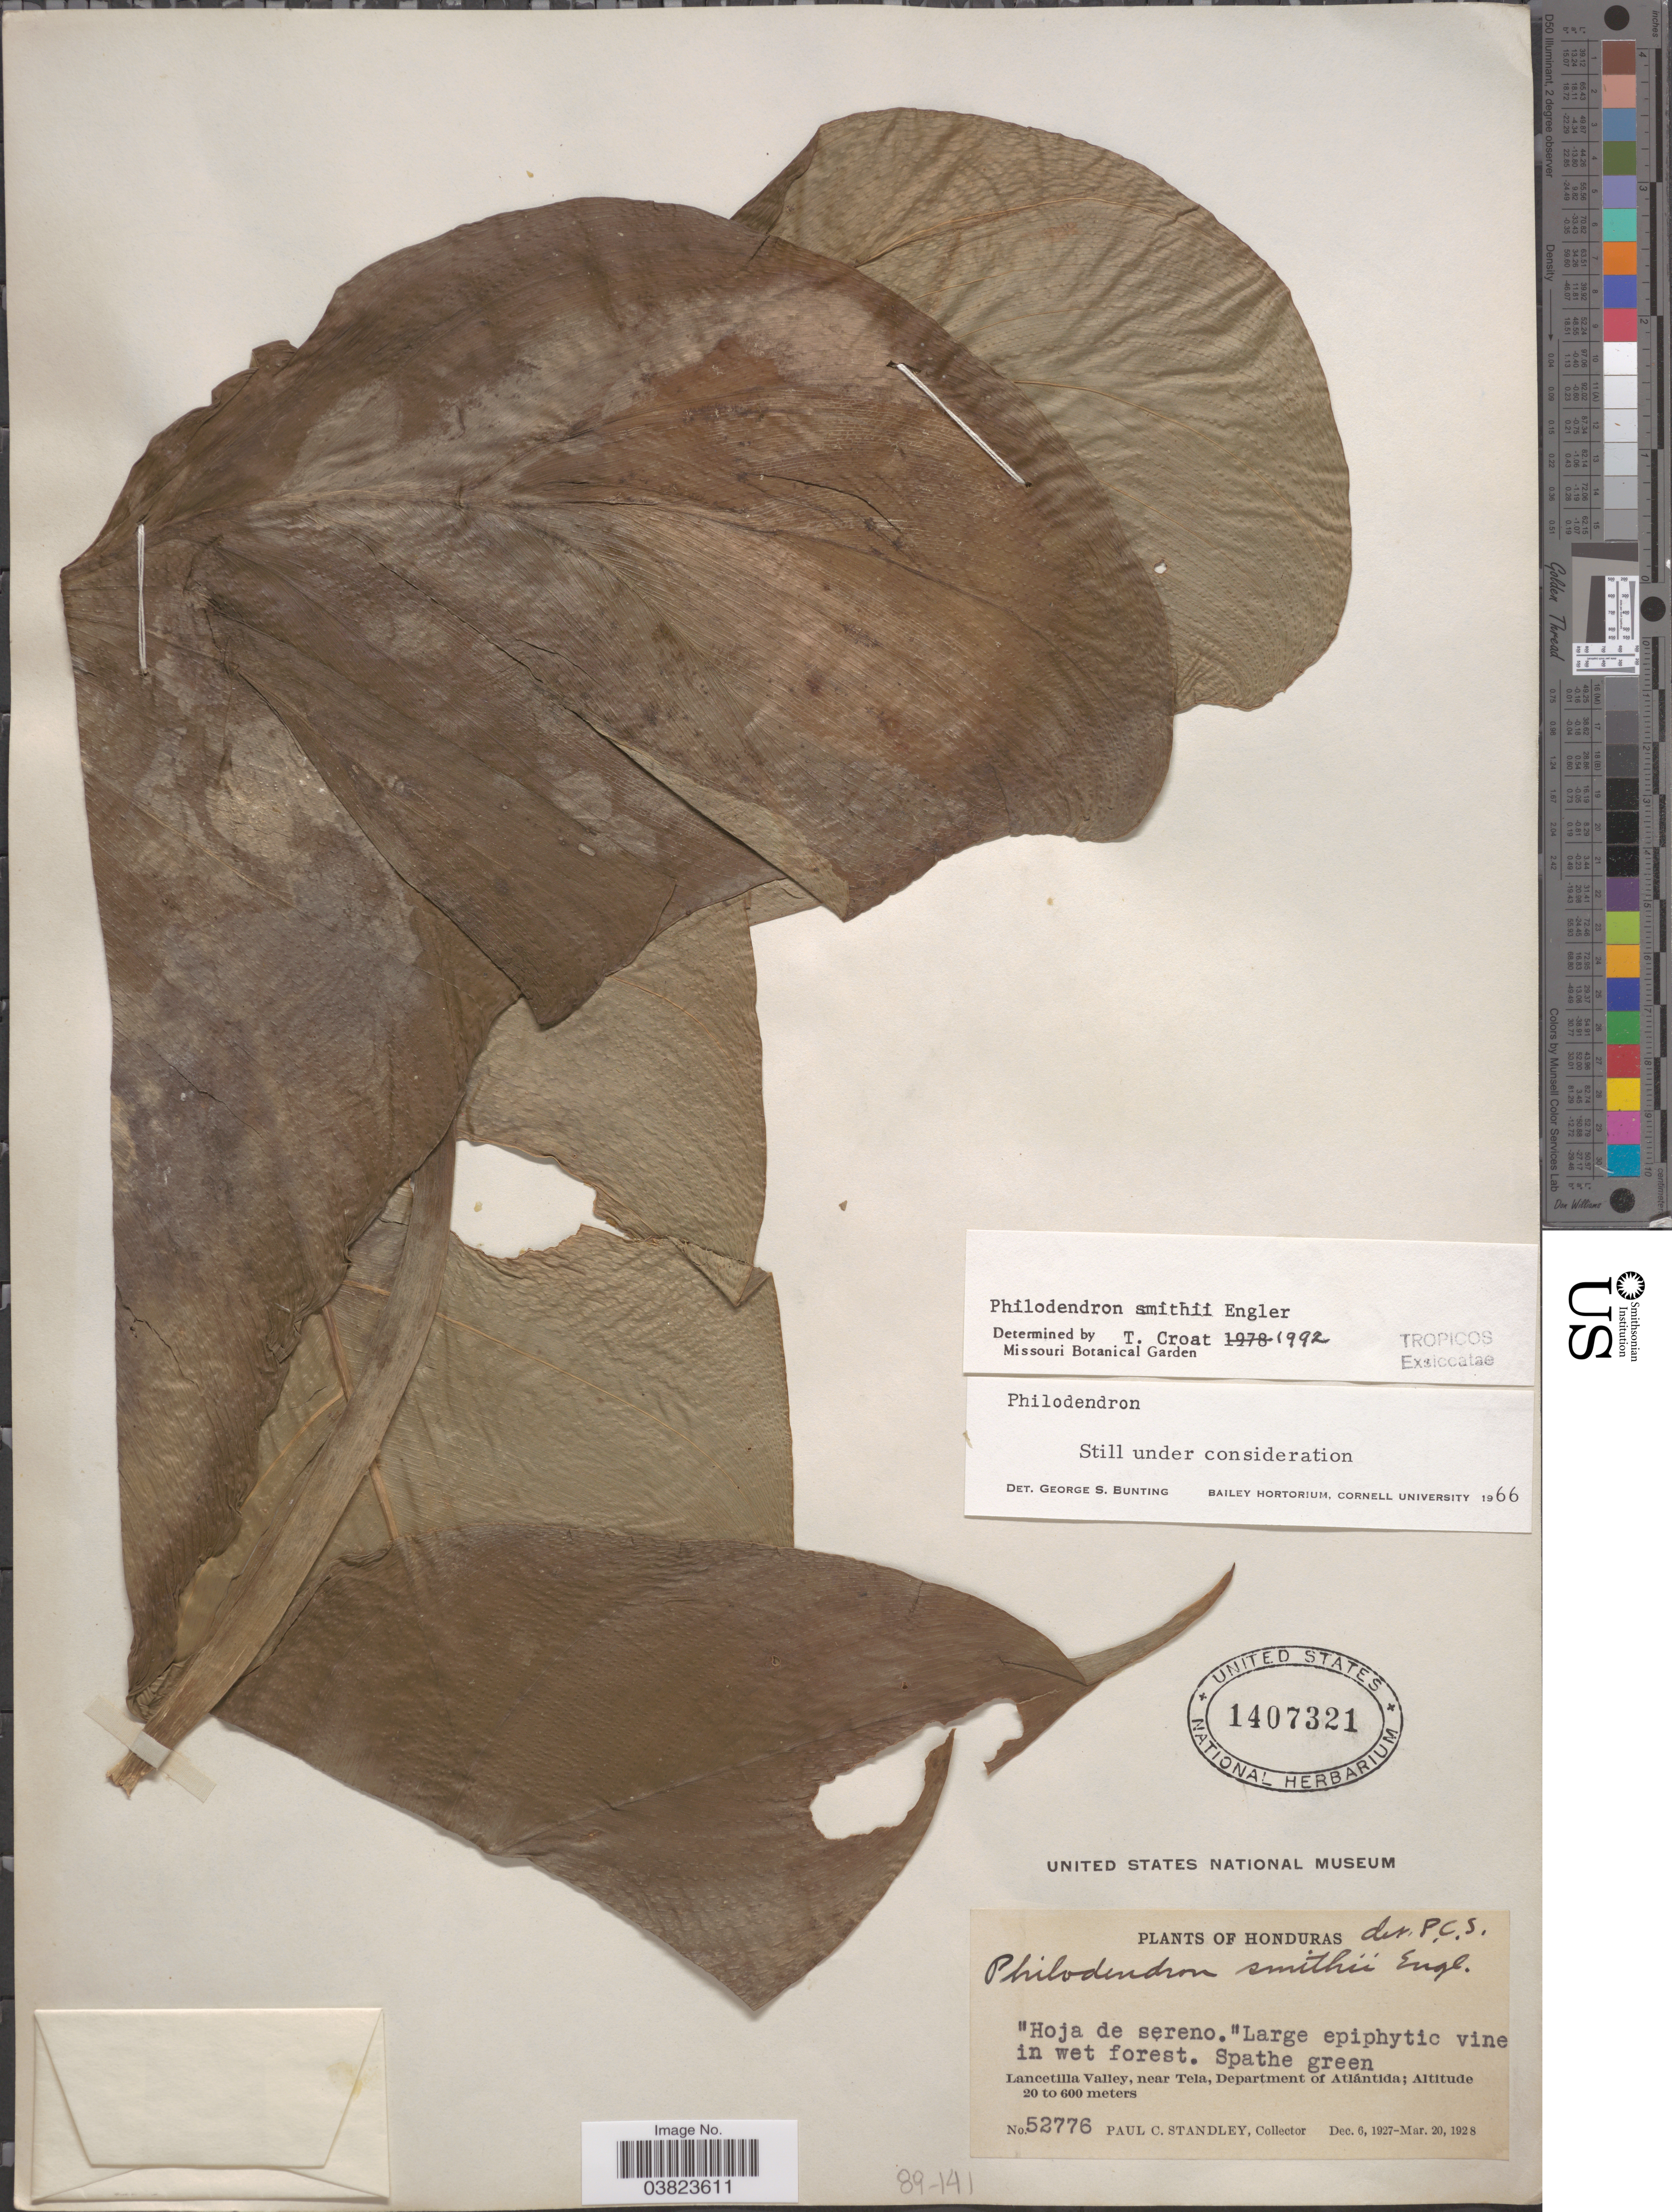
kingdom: Plantae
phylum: Tracheophyta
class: Liliopsida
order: Alismatales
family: Araceae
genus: Philodendron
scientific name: Philodendron smithii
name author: Engl.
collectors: P. C. Standley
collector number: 52776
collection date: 1927-12-06/1928-03-20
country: Honduras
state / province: Atlantida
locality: Lancetilla Valley, near Tela, Department of Atlántida.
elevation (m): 20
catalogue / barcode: US 1407321